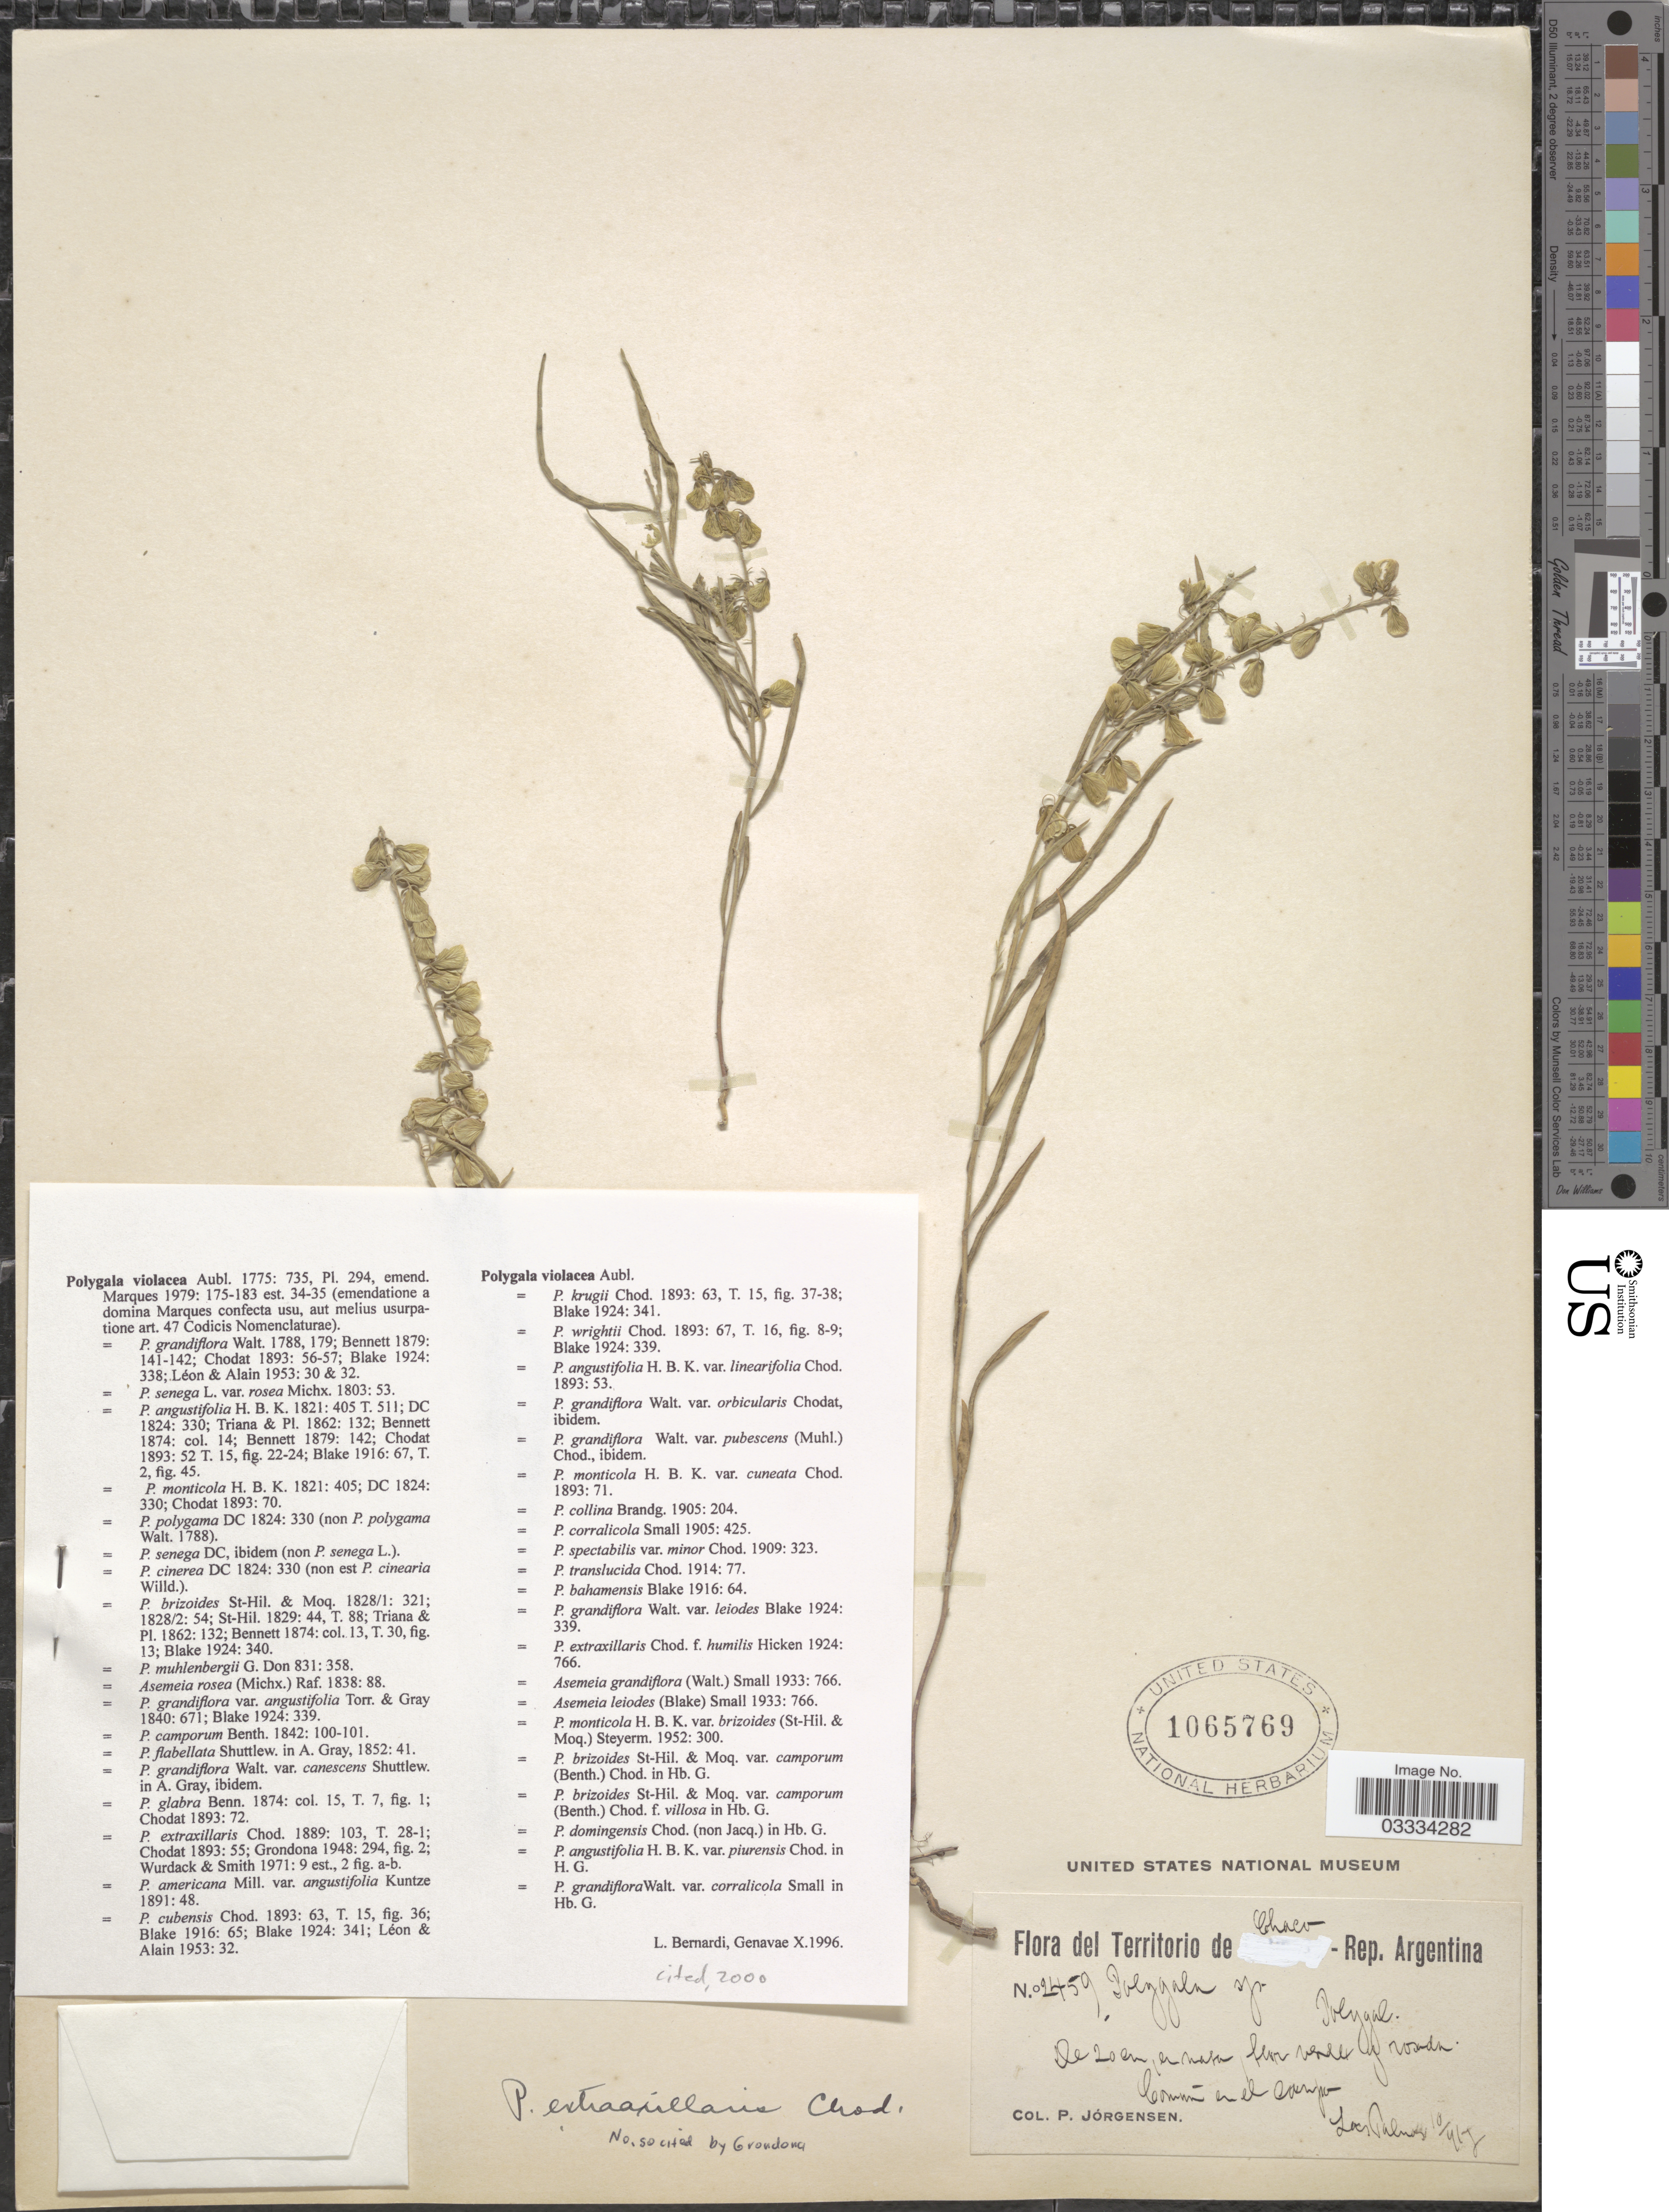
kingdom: Plantae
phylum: Tracheophyta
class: Magnoliopsida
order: Fabales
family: Polygalaceae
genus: Asemeia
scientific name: Asemeia extraaxillaris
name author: (Chodat) J.F.B. Pastore & J.R. Abbott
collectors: P. Jörgensen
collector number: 2459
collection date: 1917-10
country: Argentina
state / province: Chaco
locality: Territorio de Chaco- Rep. Argentina. Comun en el campo. Las Palmas.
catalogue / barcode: US 1065769